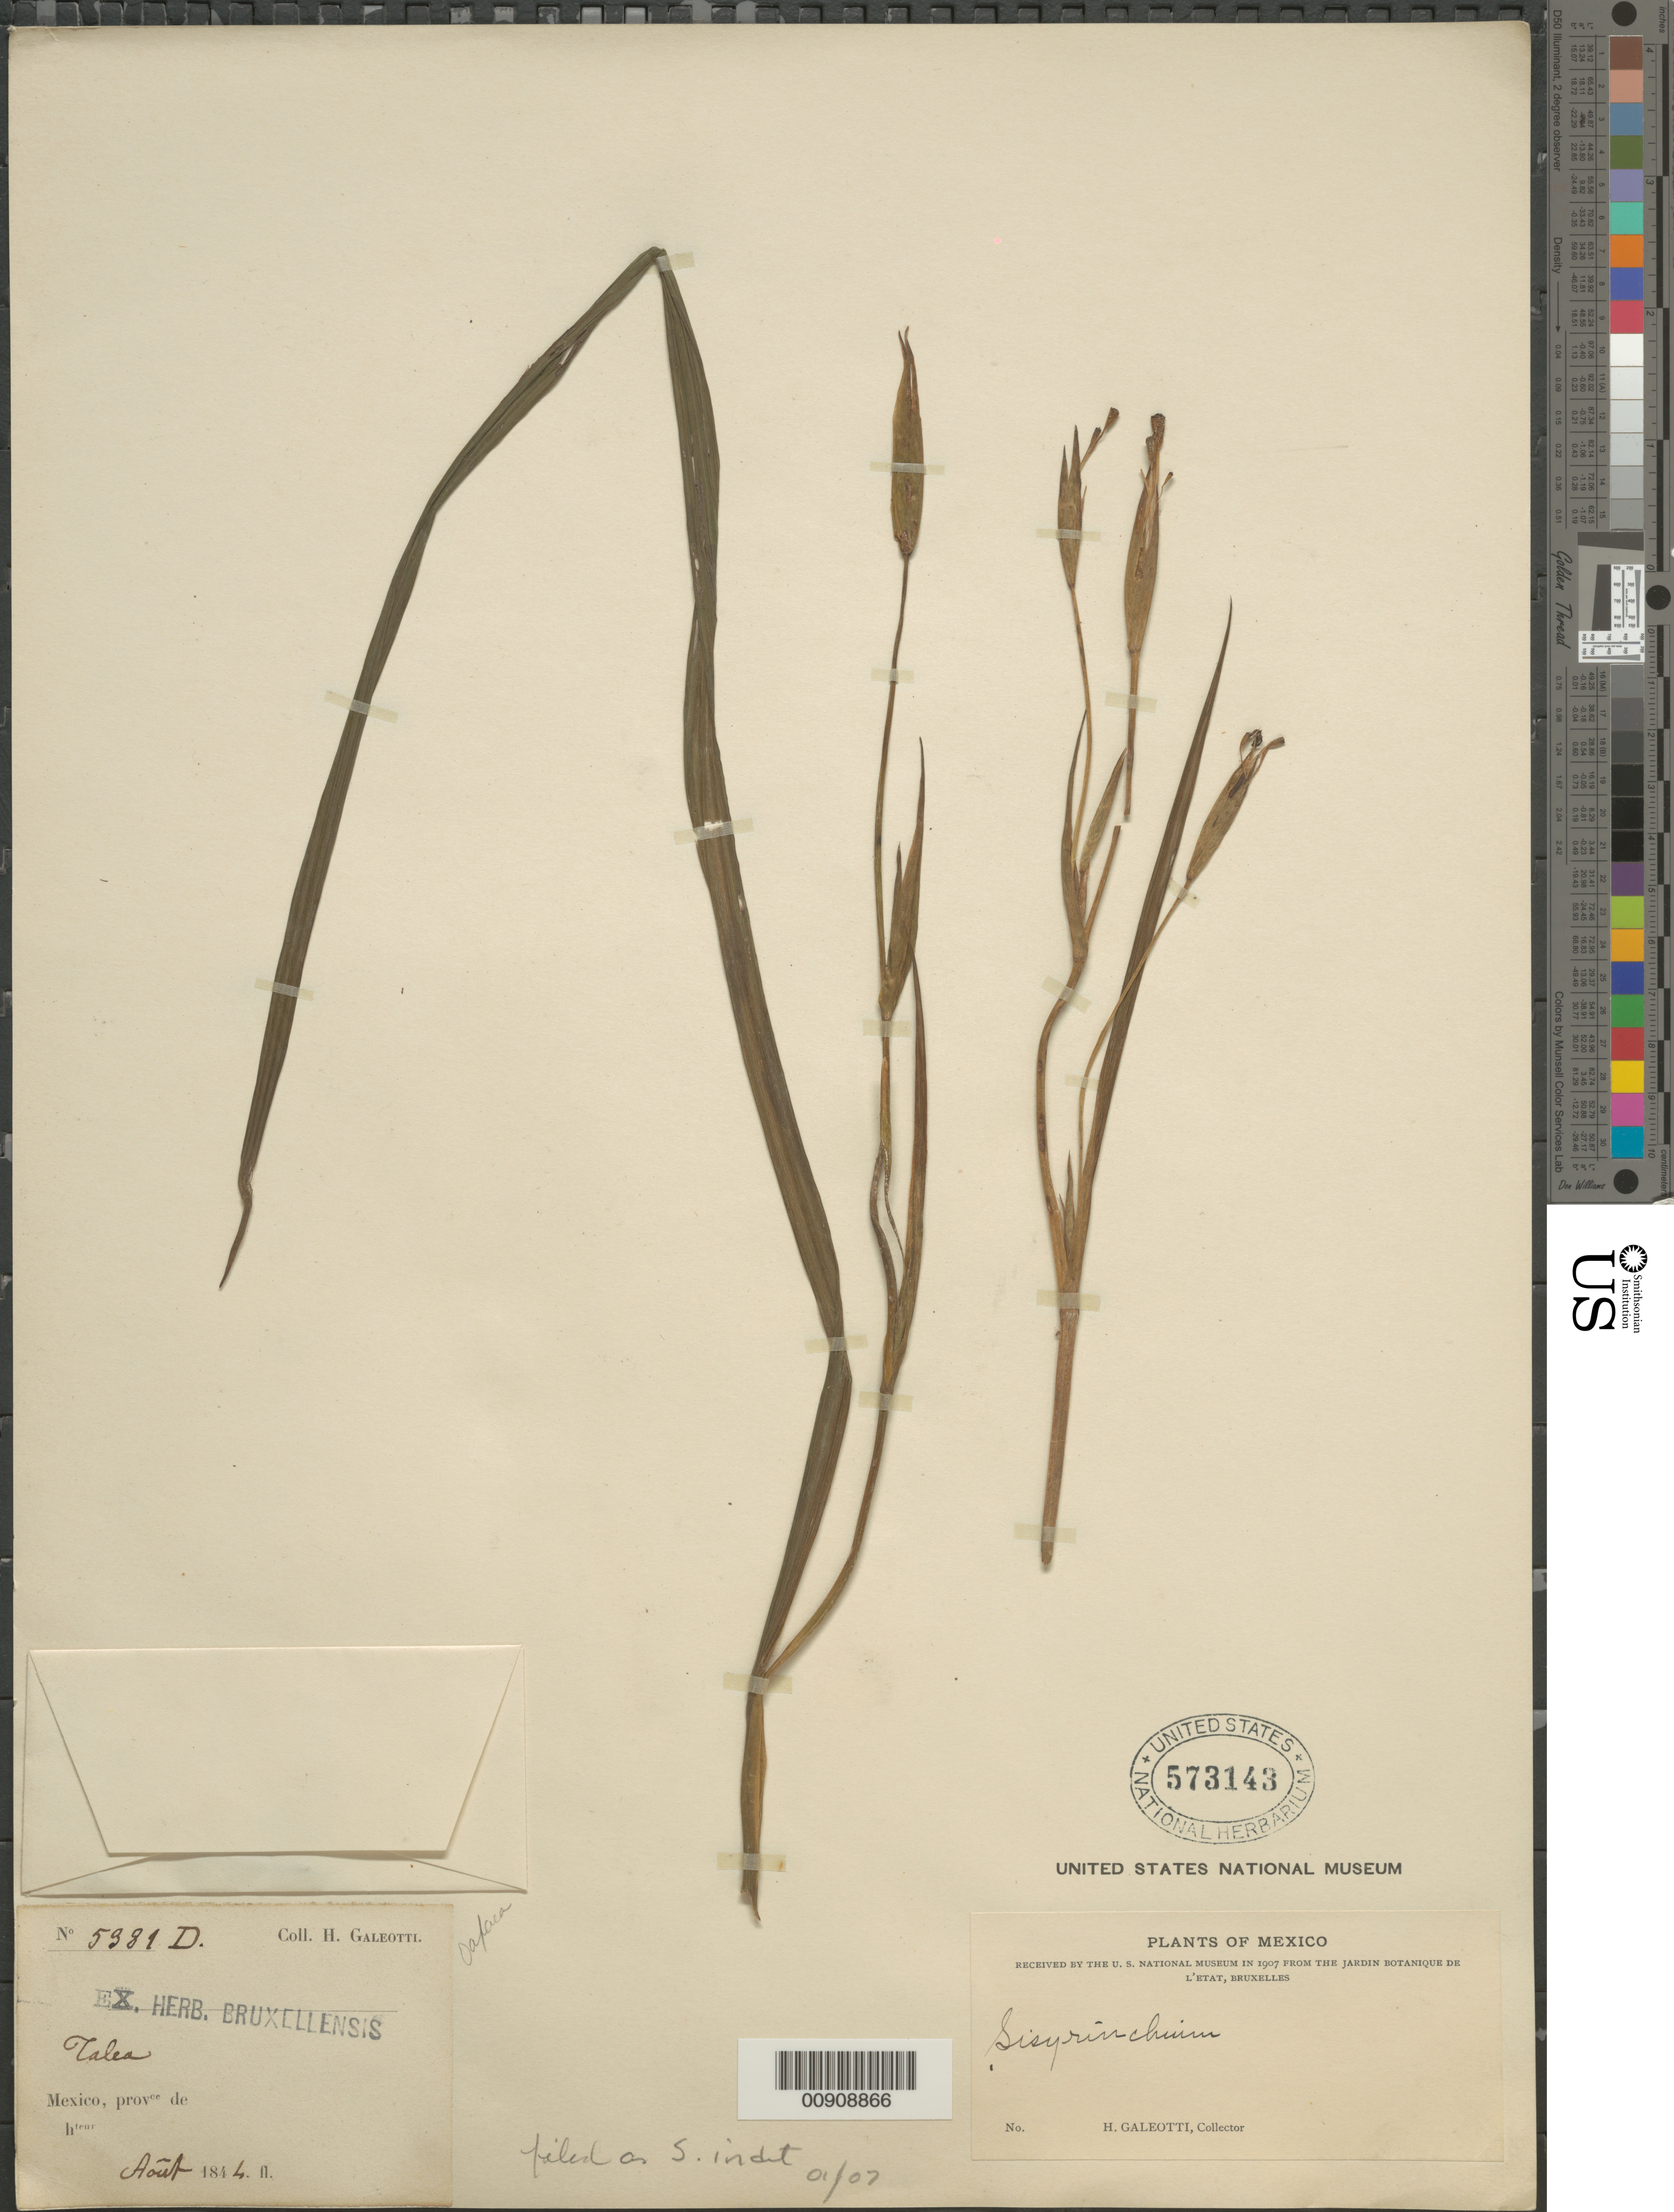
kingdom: Plantae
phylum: Tracheophyta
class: Liliopsida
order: Asparagales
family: Iridaceae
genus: Sisyrinchium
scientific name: Sisyrinchium sp.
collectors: H. G. Galeotti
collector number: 5381 D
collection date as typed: Aug 1844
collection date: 1844-08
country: Mexico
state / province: Oaxaca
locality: Talea.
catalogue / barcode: US 573143